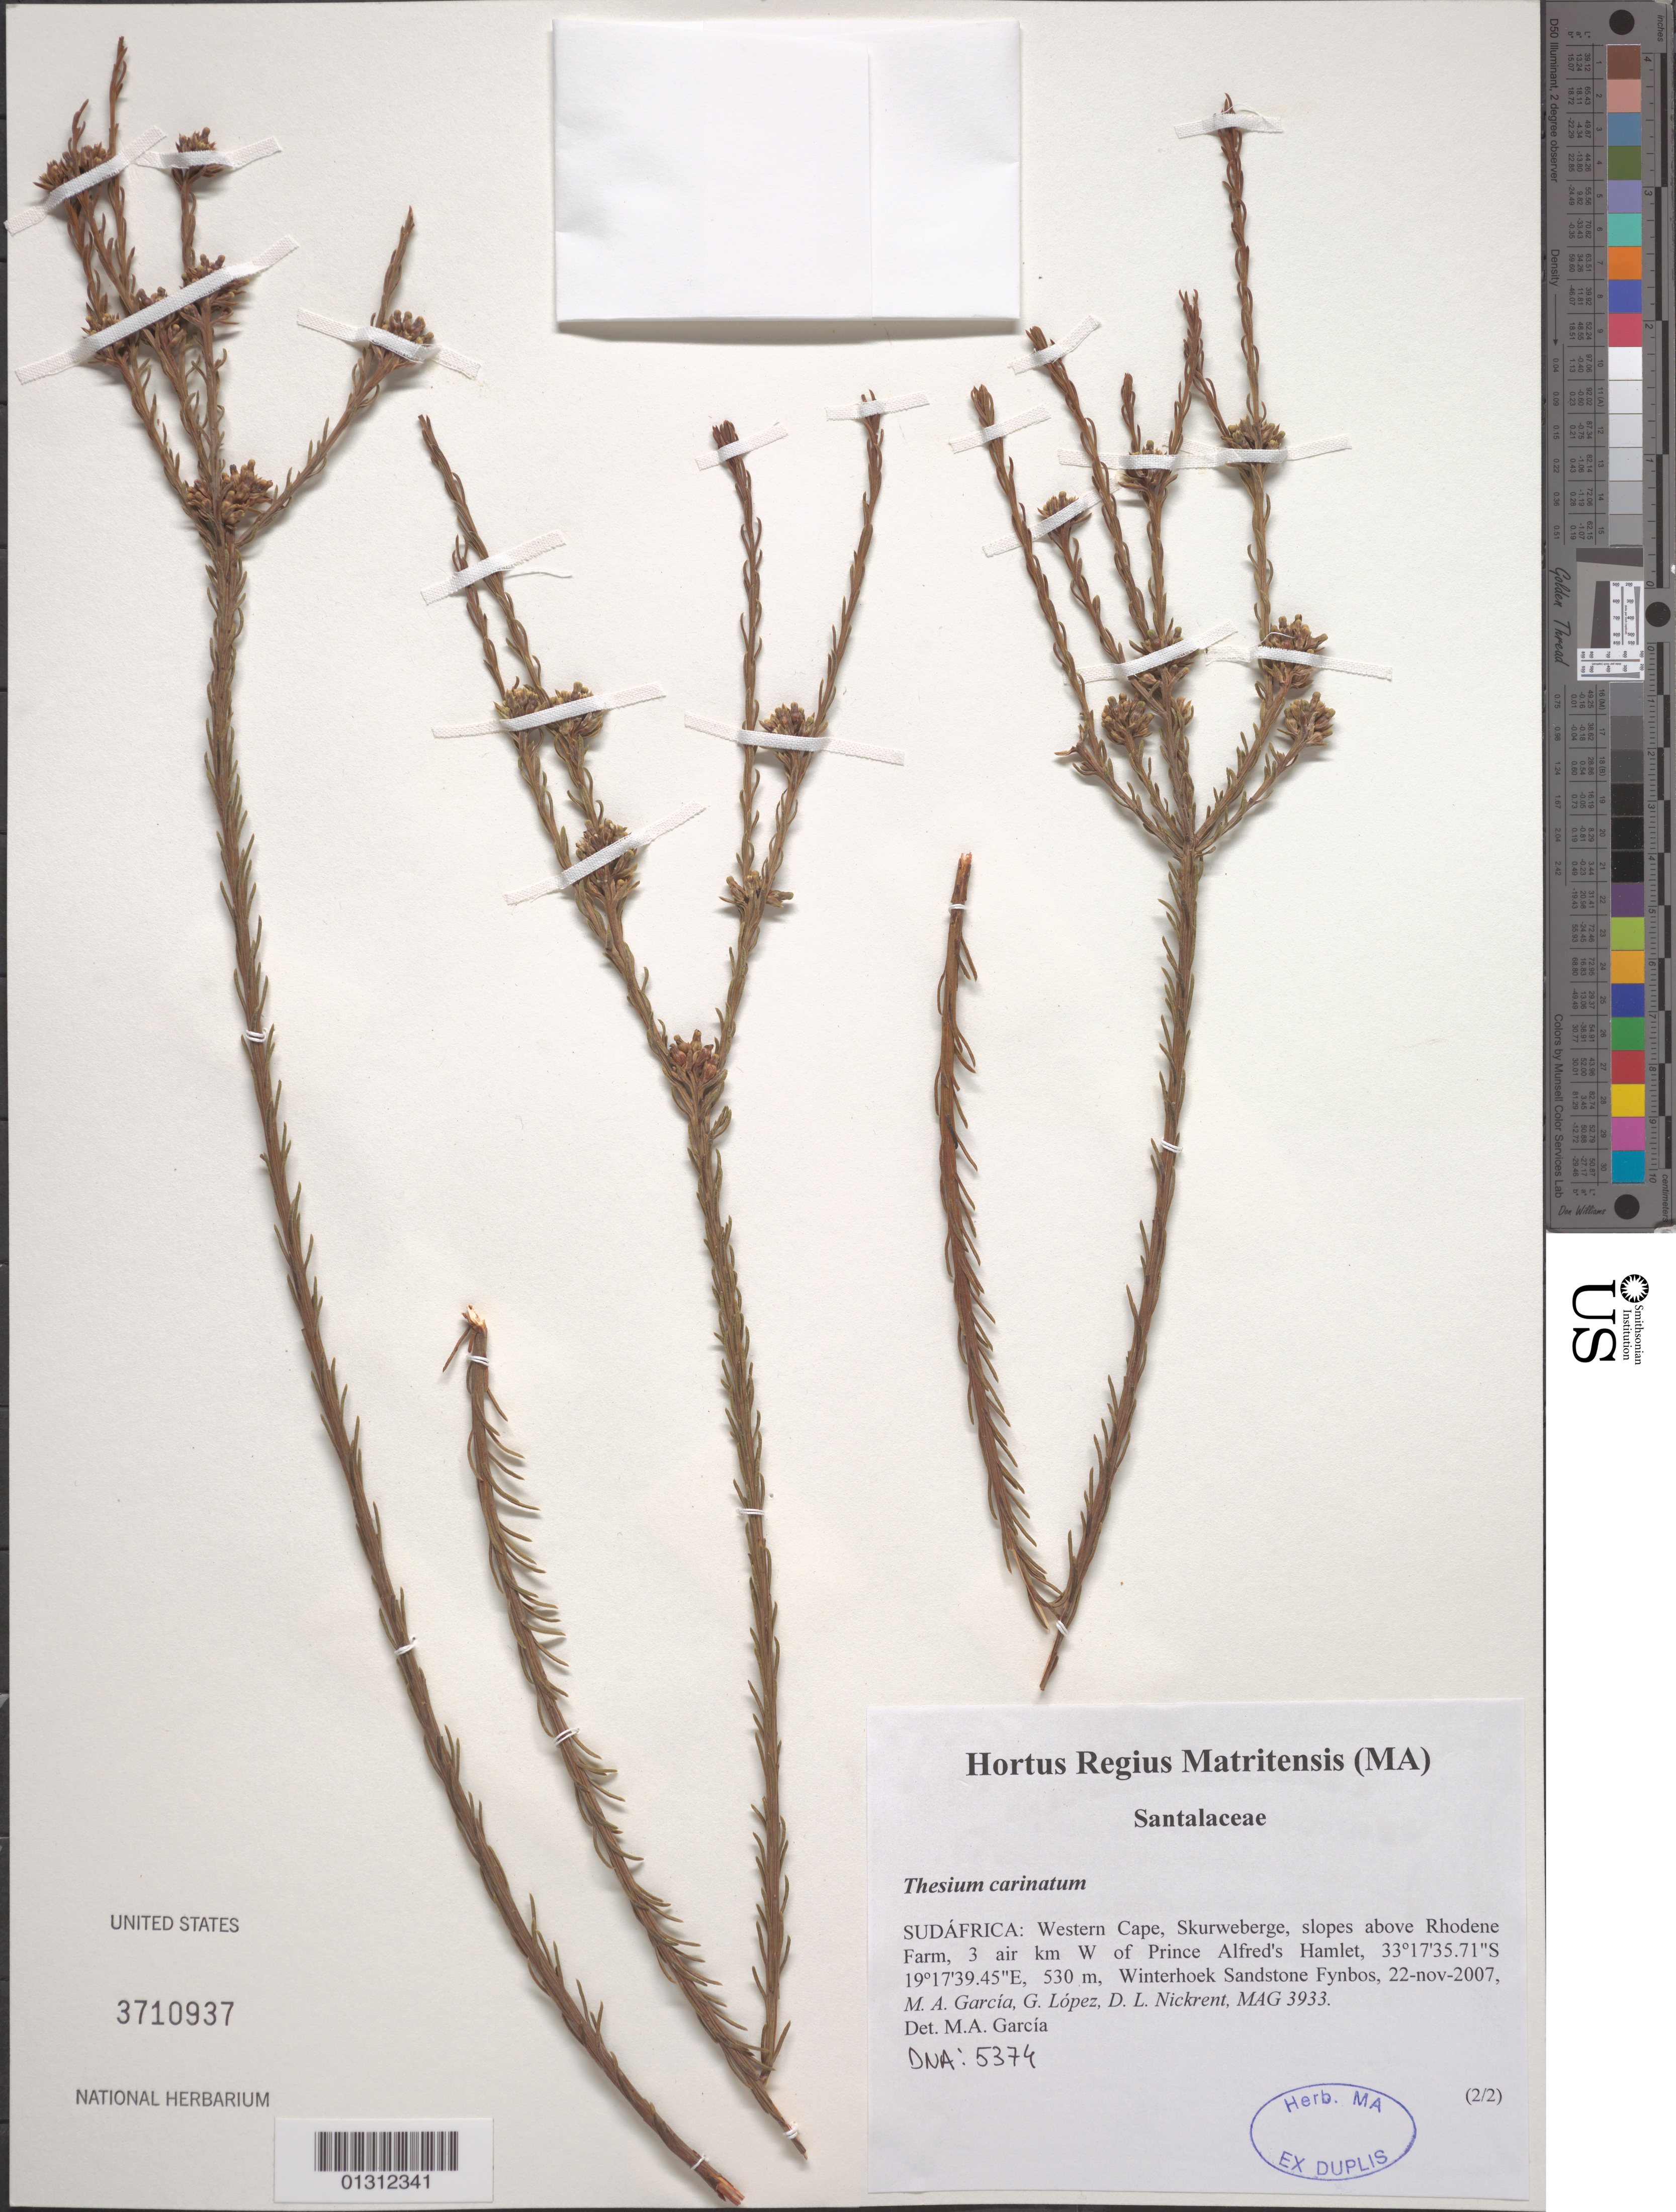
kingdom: Plantae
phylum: Tracheophyta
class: Magnoliopsida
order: Santalales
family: Thesiaceae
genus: Thesium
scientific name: Thesium carinatum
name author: A. DC.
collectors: G. López & D. Nickrent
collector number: MAG 3933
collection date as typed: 22-nov-2007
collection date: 2007-11-22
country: South Africa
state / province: Western Cape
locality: Skurweberge, slopes above Rhodene Farm, 3 air km W of Prince Alfred's Hamlet.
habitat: Slopes above farm. Winterhoek Snadstone Fynbos.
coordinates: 33 17 35.71 S, 19 17 39.45 E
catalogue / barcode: US 3710937